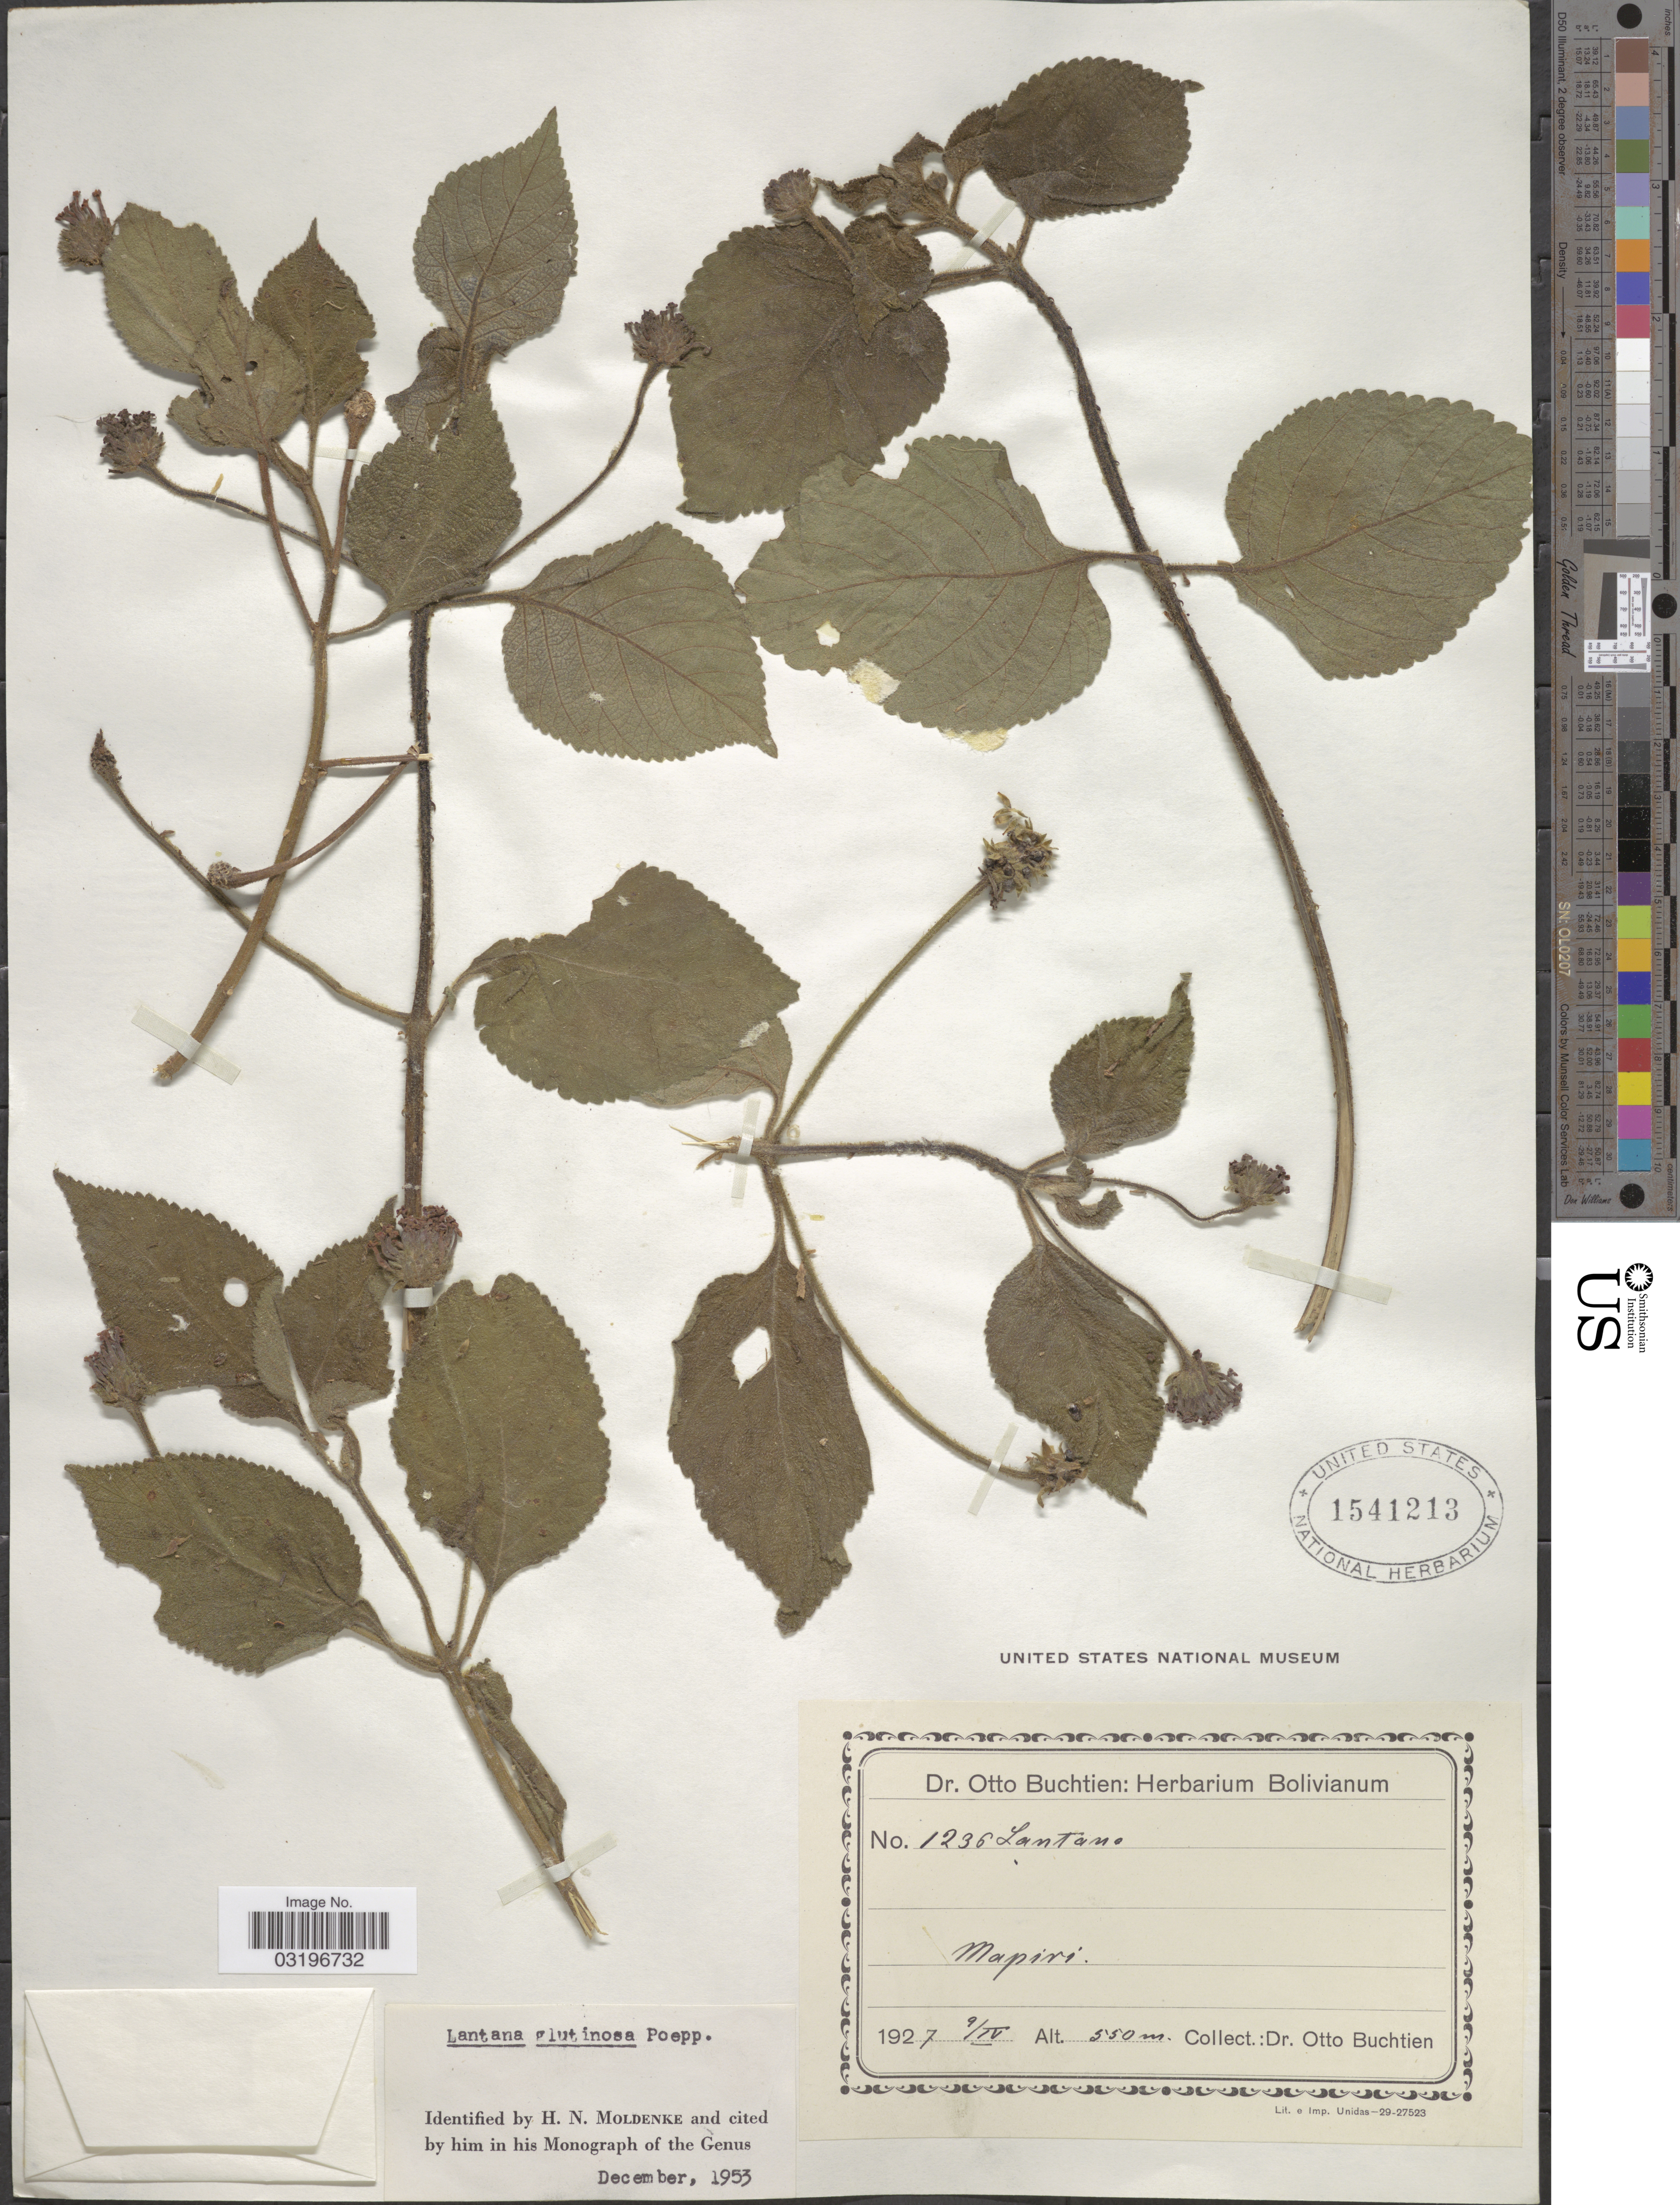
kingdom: Plantae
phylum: Tracheophyta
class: Magnoliopsida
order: Lamiales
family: Verbenaceae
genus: Lantana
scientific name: Lantana glutinosa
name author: Poepp.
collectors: O. Buchtien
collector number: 1236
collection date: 1927-04-09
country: Bolivia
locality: Mapiri.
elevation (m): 550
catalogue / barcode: US 1541213